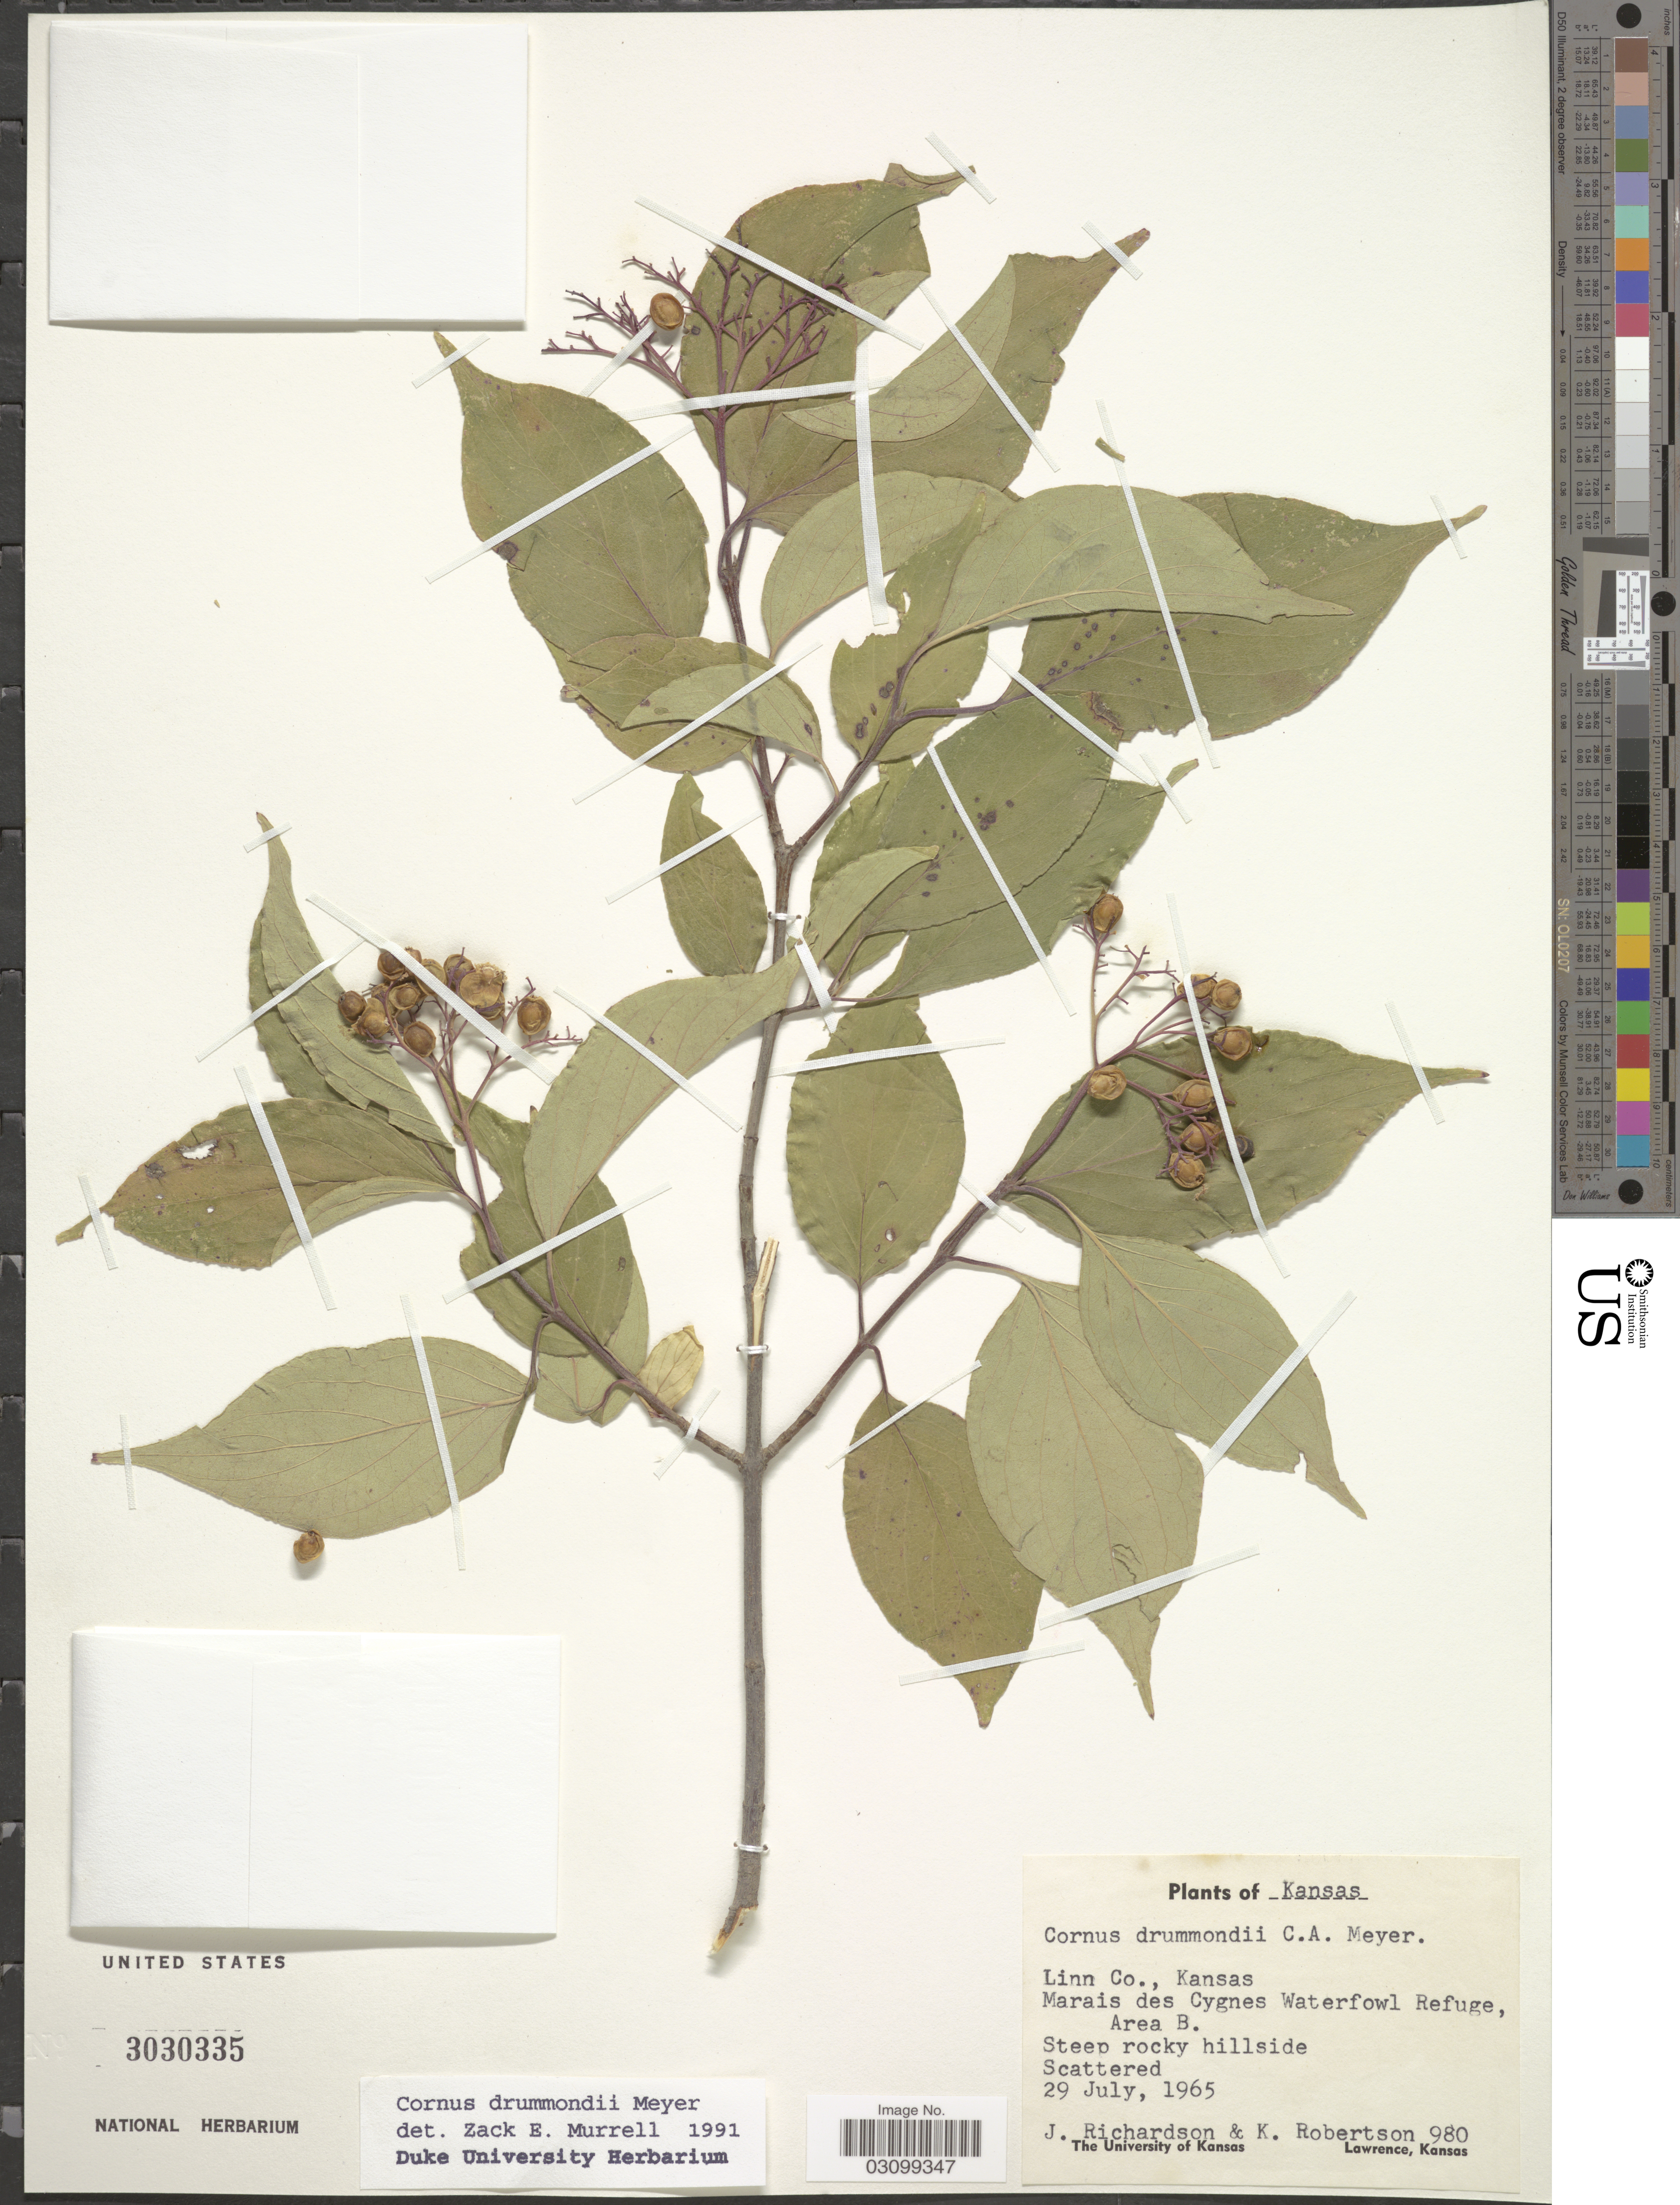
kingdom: Plantae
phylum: Tracheophyta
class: Magnoliopsida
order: Cornales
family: Cornaceae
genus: Cornus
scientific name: Cornus drummondii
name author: C.A. Mey.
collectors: J. Richardson & K. Robertson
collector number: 980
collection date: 1965-07-29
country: United States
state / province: Kansas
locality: Linn Co. Marais des Cygnes Waterfowl Refuge, Area B.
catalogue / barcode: US 3030335